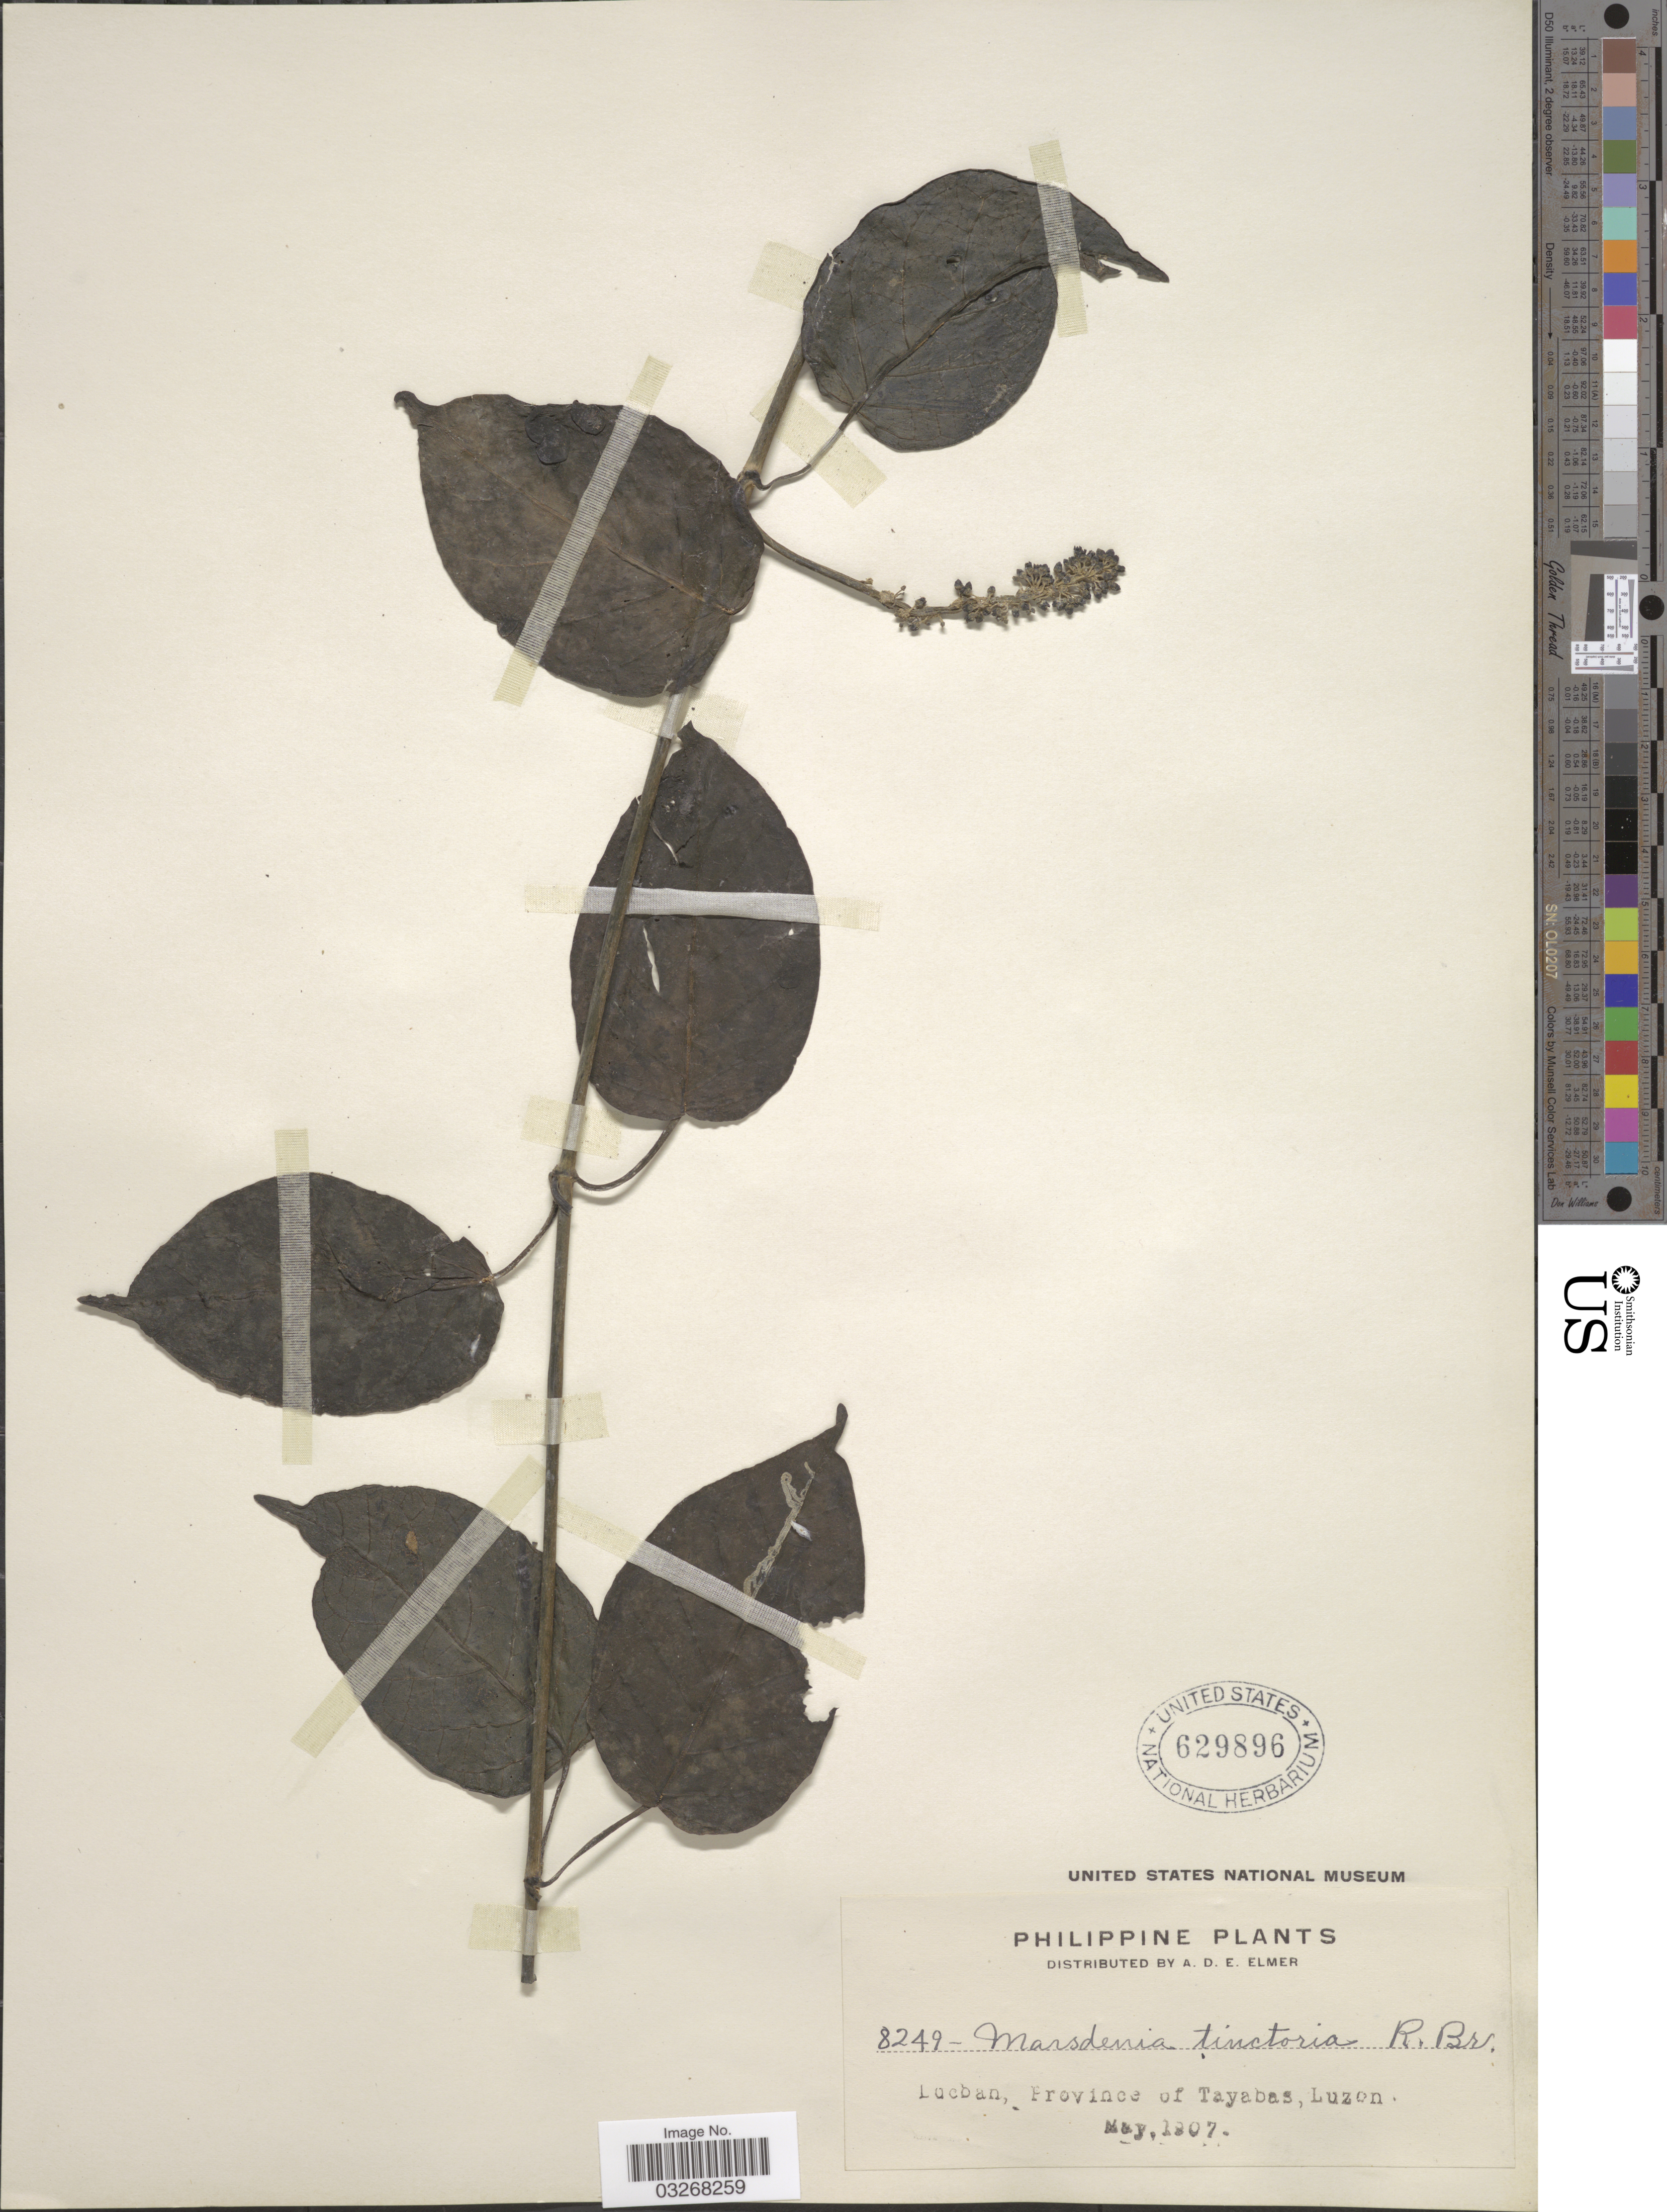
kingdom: Plantae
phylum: Tracheophyta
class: Magnoliopsida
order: Gentianales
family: Apocynaceae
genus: Marsdenia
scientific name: Marsdenia tinctoria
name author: (Roxb.) R. Br.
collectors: A. D. E. Elmer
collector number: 8249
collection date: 1807-05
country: Philippines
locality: Lucban, Province of Tayabas, Luzon.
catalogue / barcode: US 629896